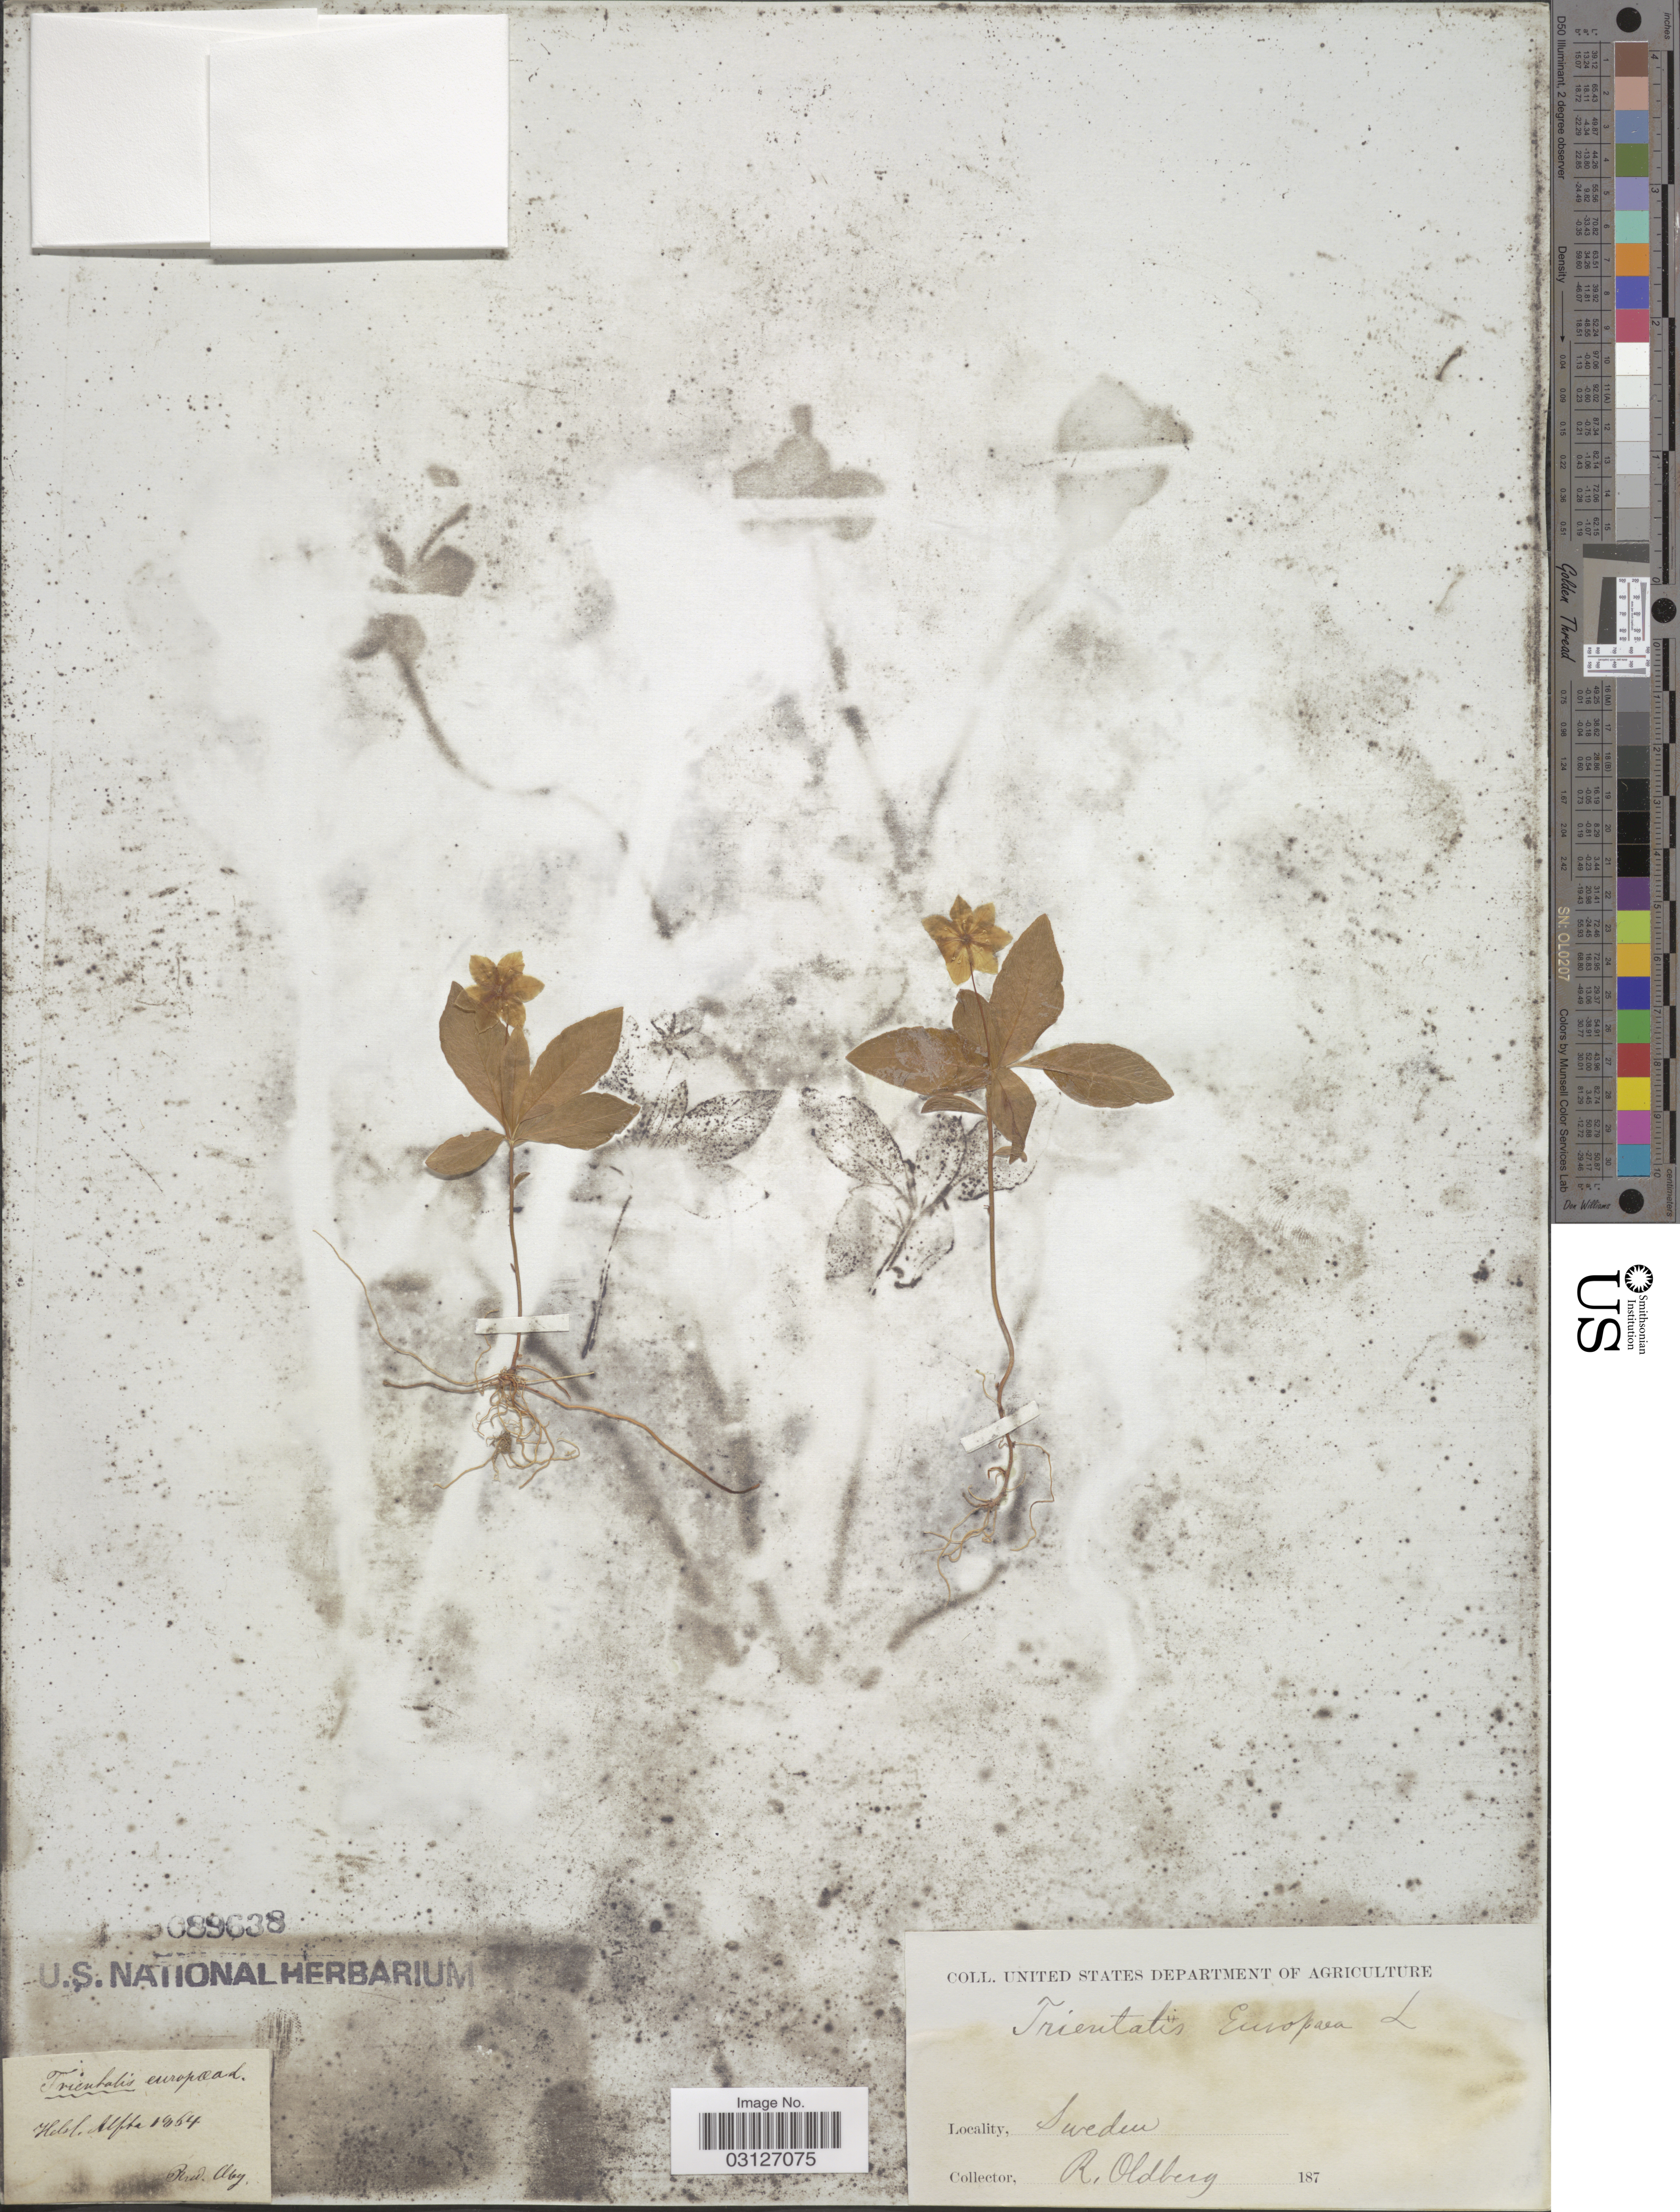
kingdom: Plantae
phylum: Tracheophyta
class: Magnoliopsida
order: Ericales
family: Primulaceae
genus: Trientalis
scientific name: Trientalis europaea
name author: L.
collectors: R. Oldberg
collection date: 1864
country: Sweden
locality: Helsf. [interpreted] Alfta.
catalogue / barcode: US 89638